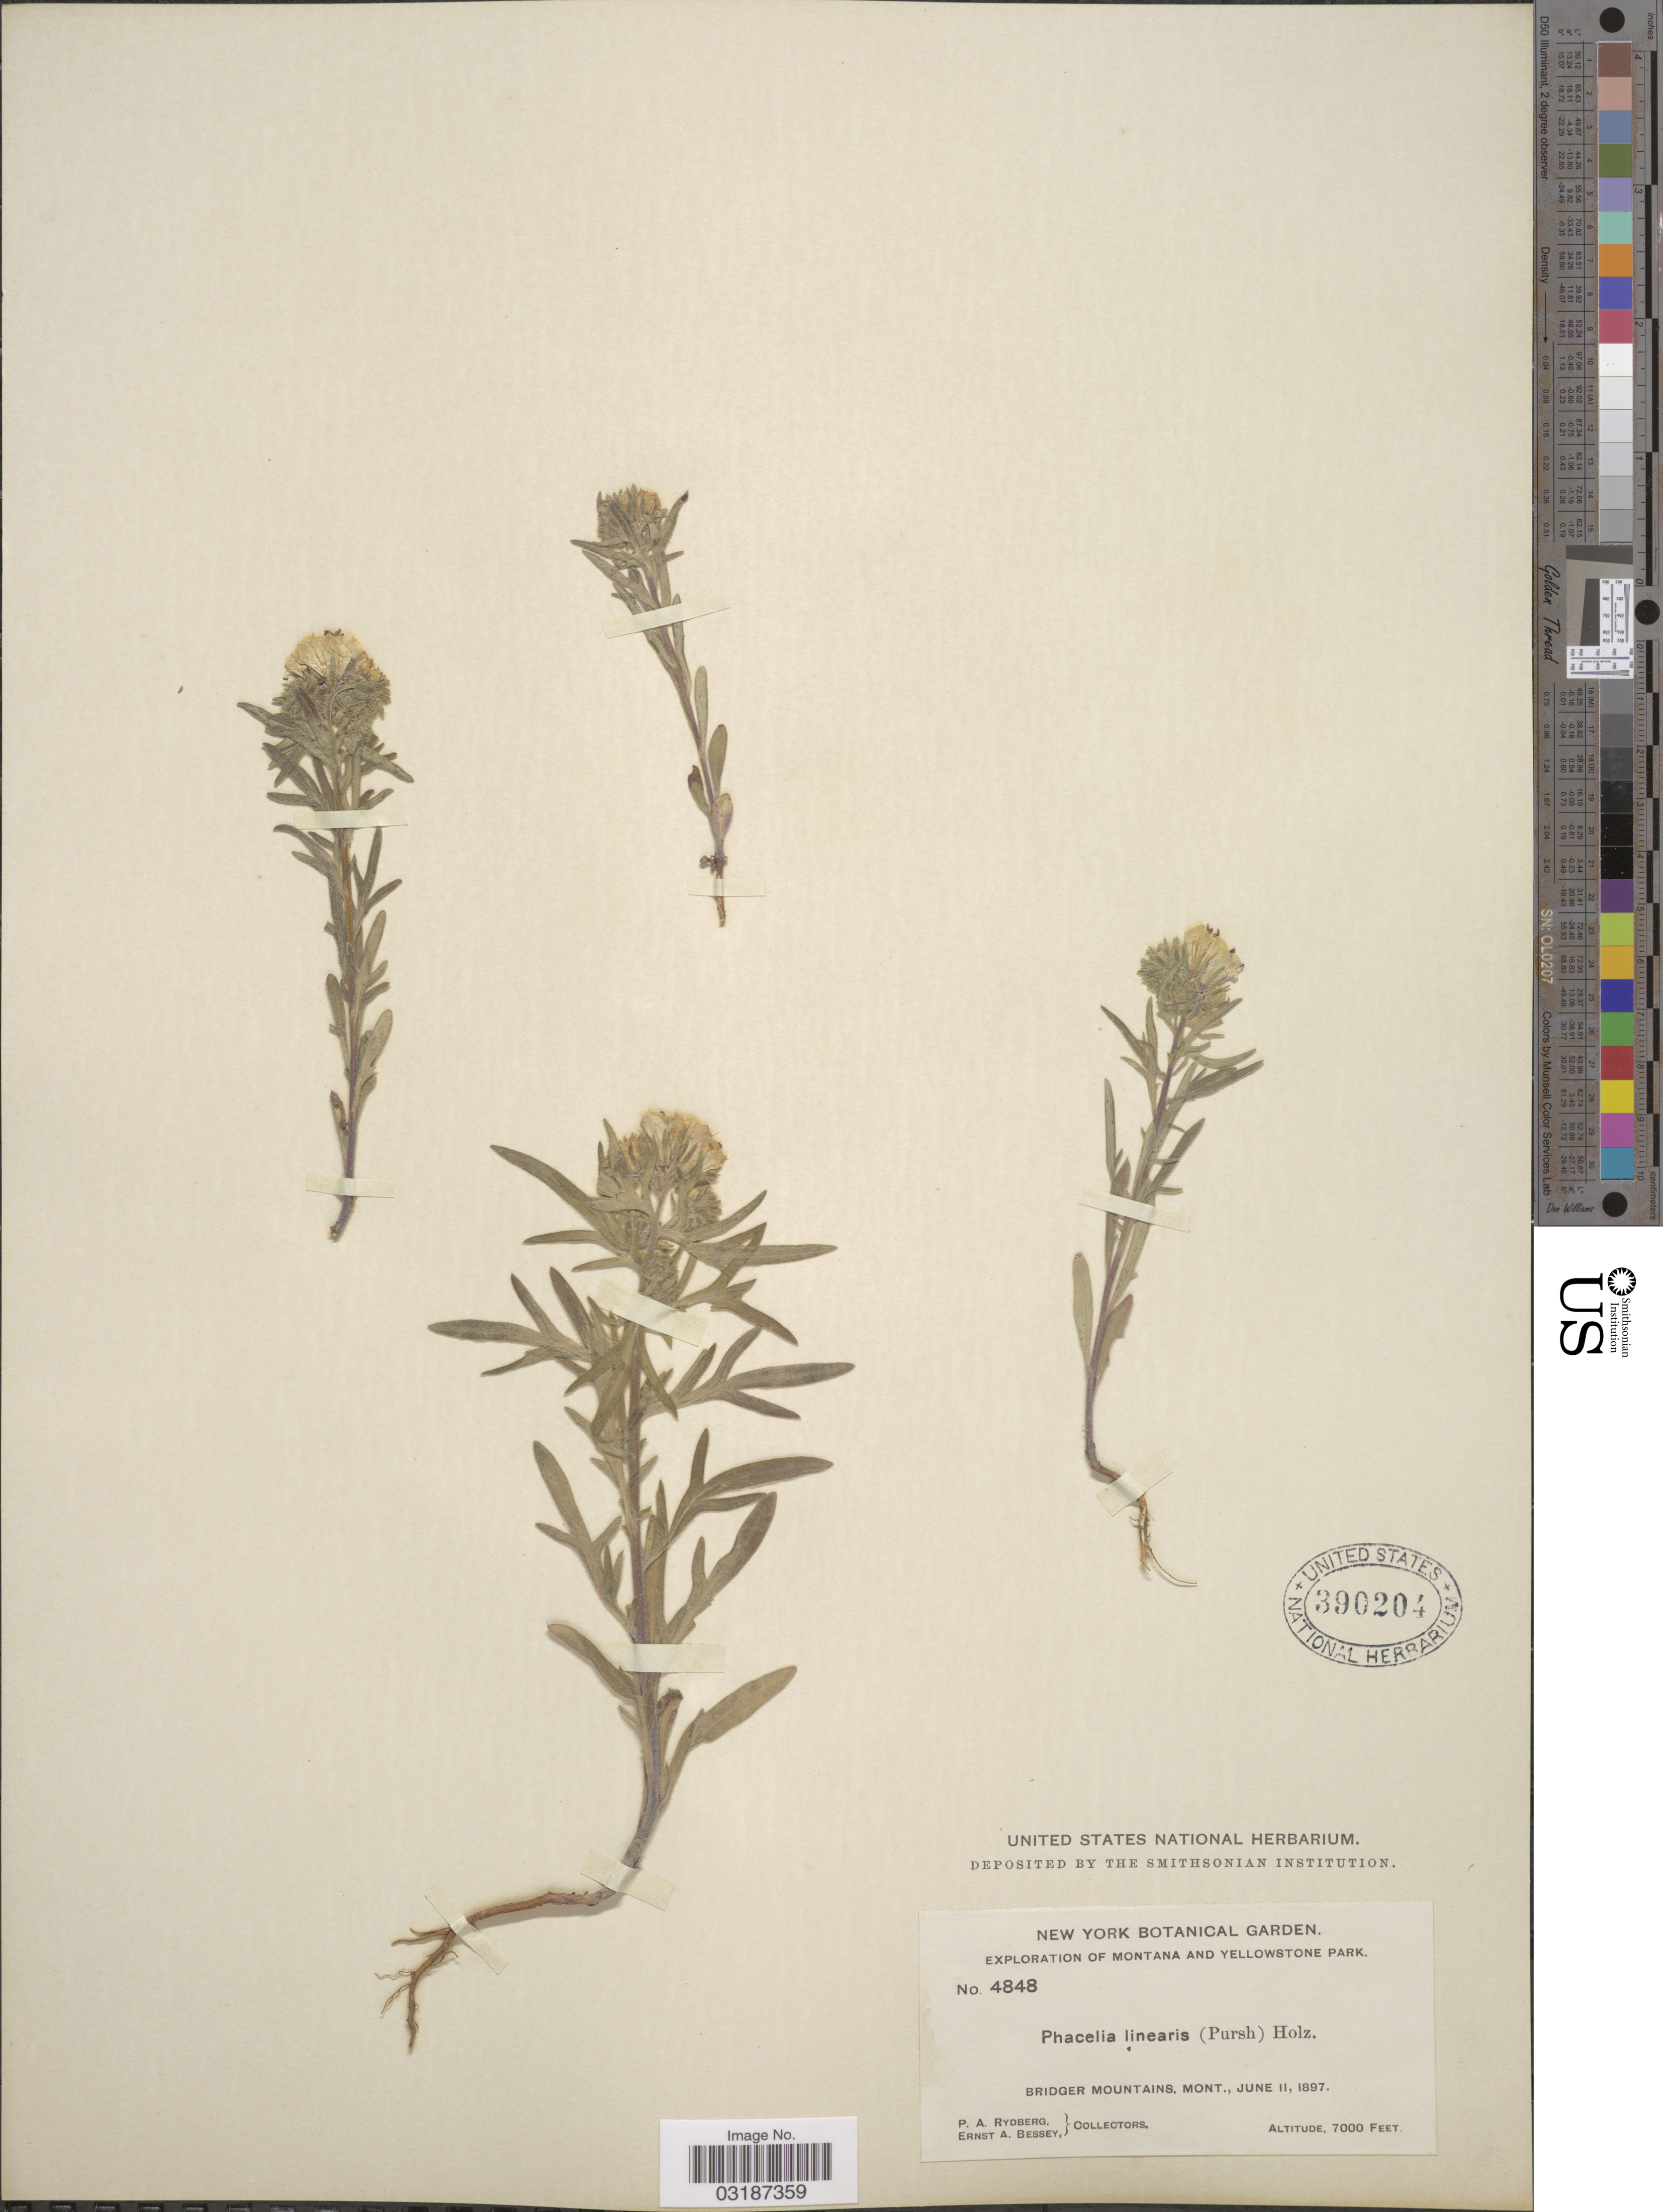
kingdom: Plantae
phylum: Tracheophyta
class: Magnoliopsida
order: Boraginales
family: Hydrophyllaceae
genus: Phacelia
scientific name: Phacelia linearis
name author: (Pursh) Holz.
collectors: P. A. Rydberg & E. A. Bessey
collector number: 4848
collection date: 1897-06-11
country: United States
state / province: Montana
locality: Yellowstone Park. Bridger Mountains.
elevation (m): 2134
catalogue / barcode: US 390204